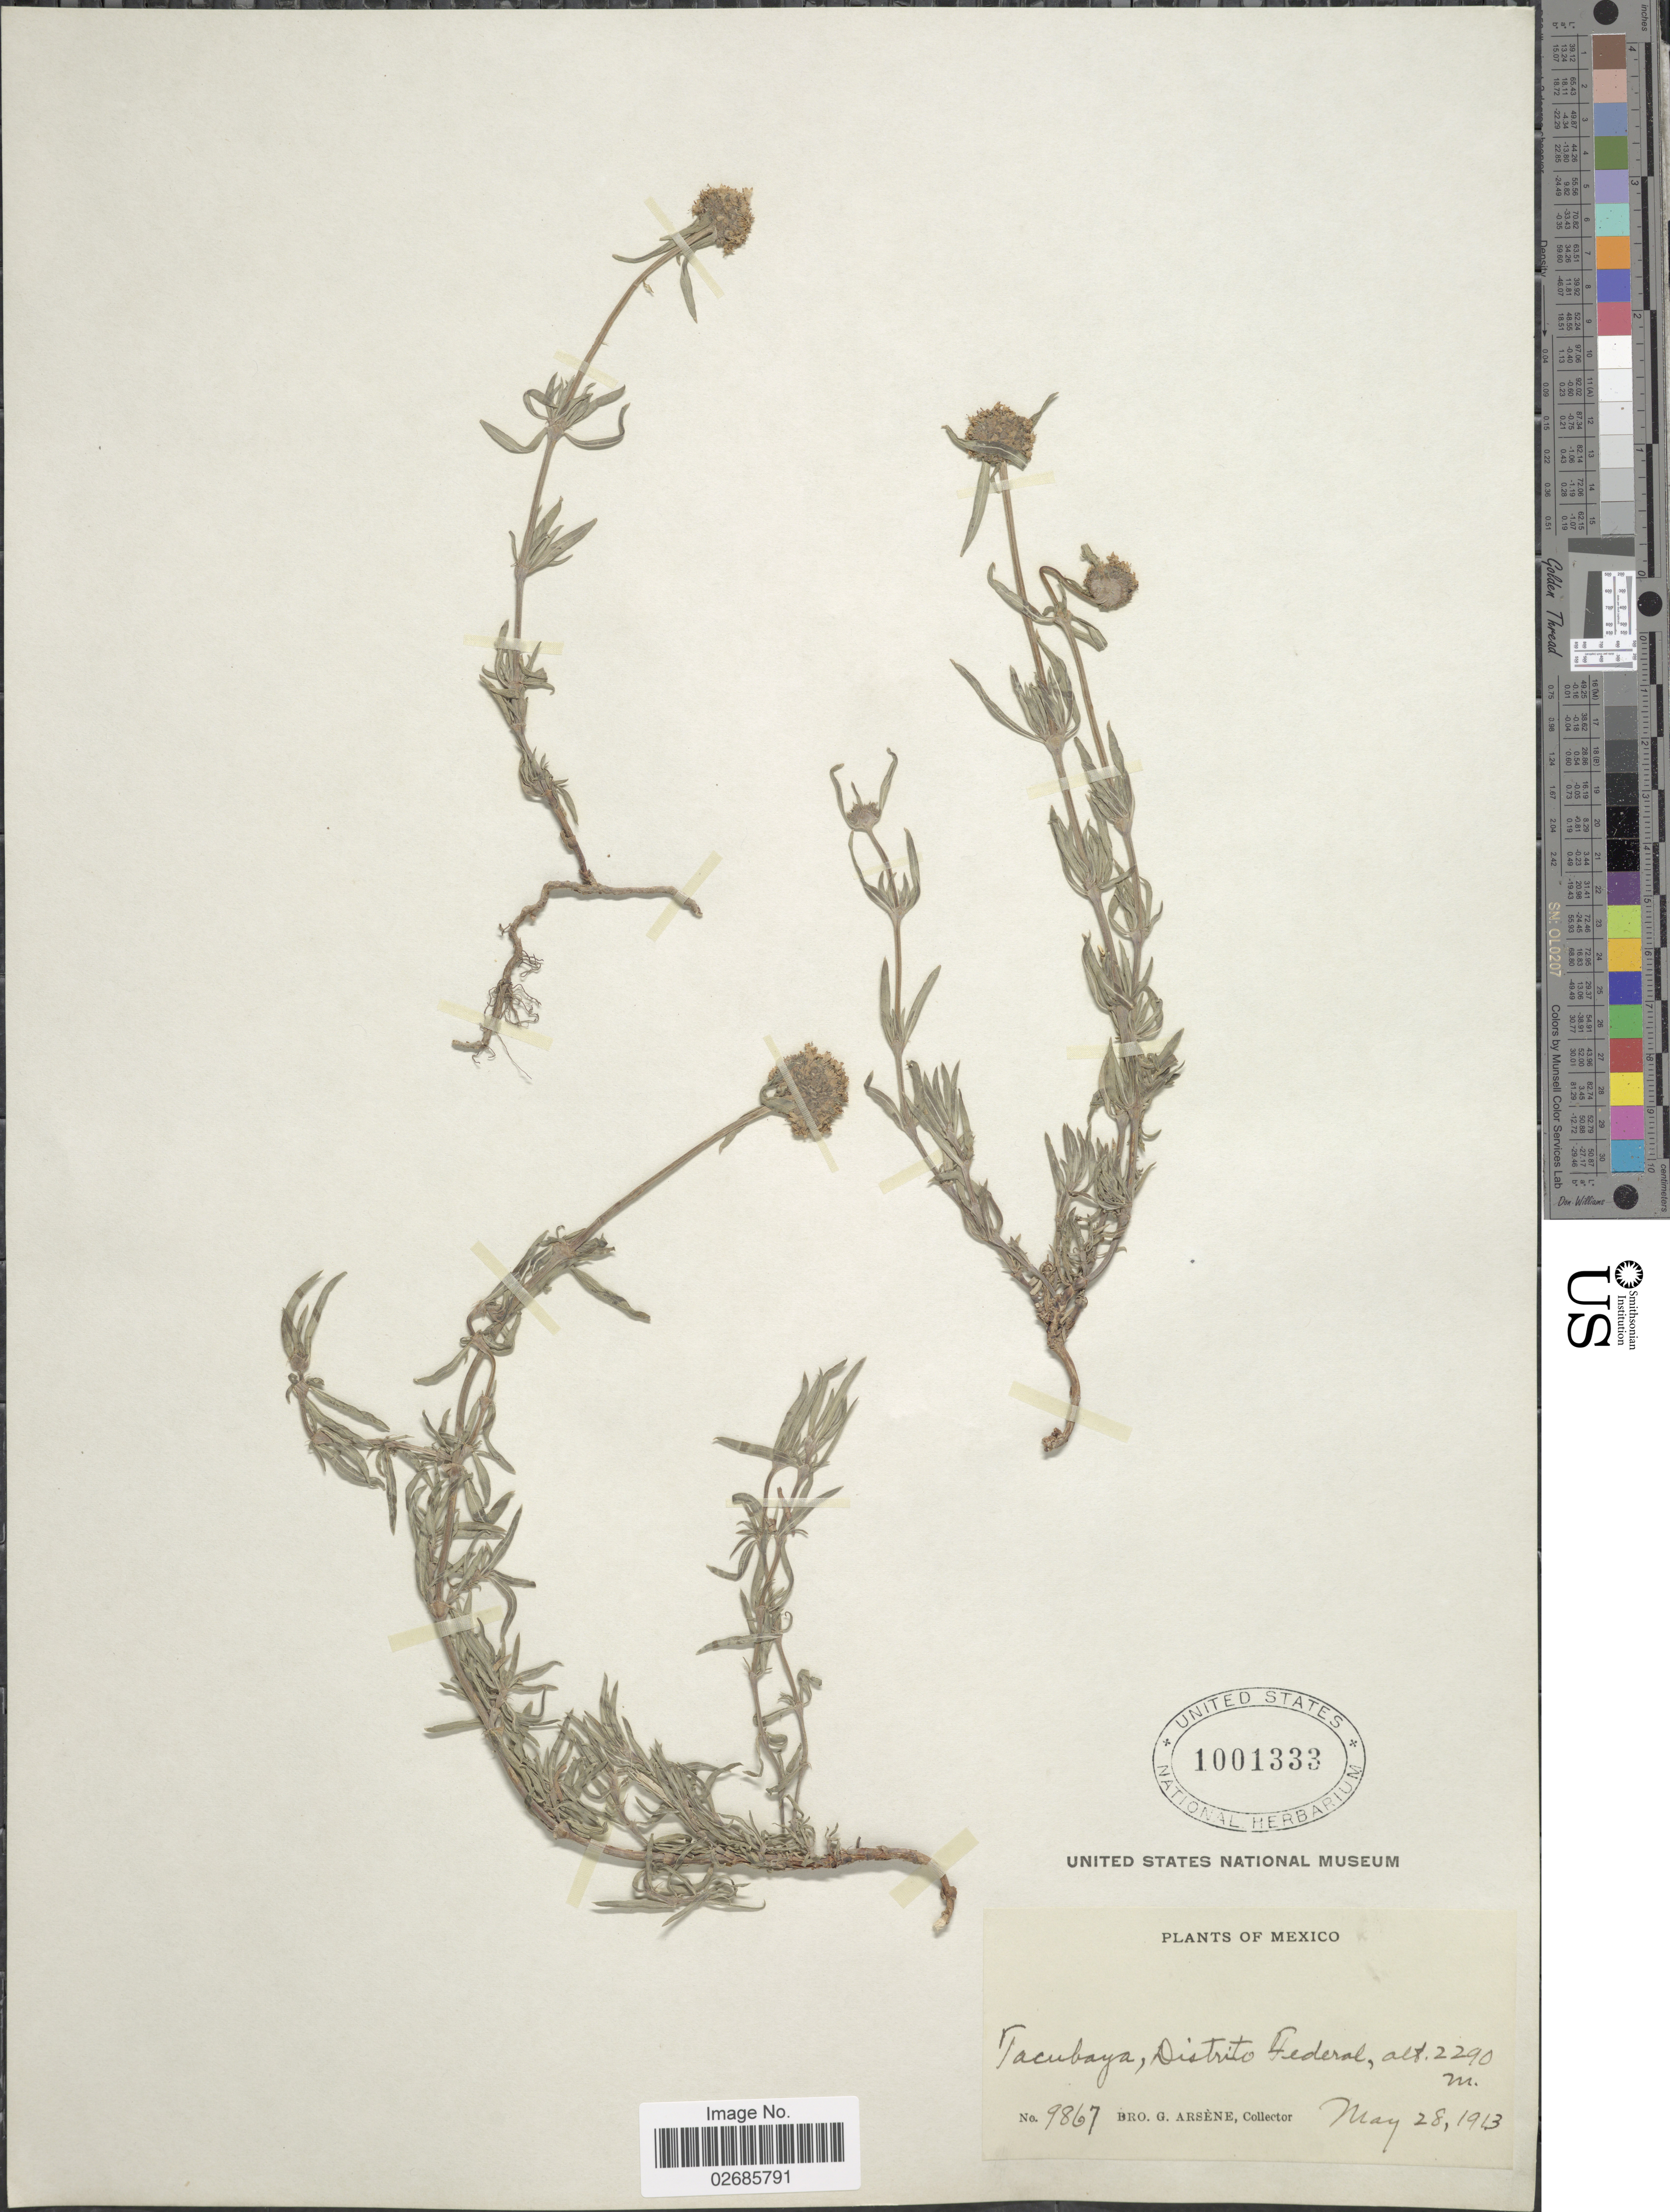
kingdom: Plantae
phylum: Tracheophyta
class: Magnoliopsida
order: Gentianales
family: Rubiaceae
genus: Borreria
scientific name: Borreria sp.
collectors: Bro. G. Arsène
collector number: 9867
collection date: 1913-05-28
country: Mexico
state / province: Distrito Federal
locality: Tacubaya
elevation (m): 2290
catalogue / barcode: US 1001333